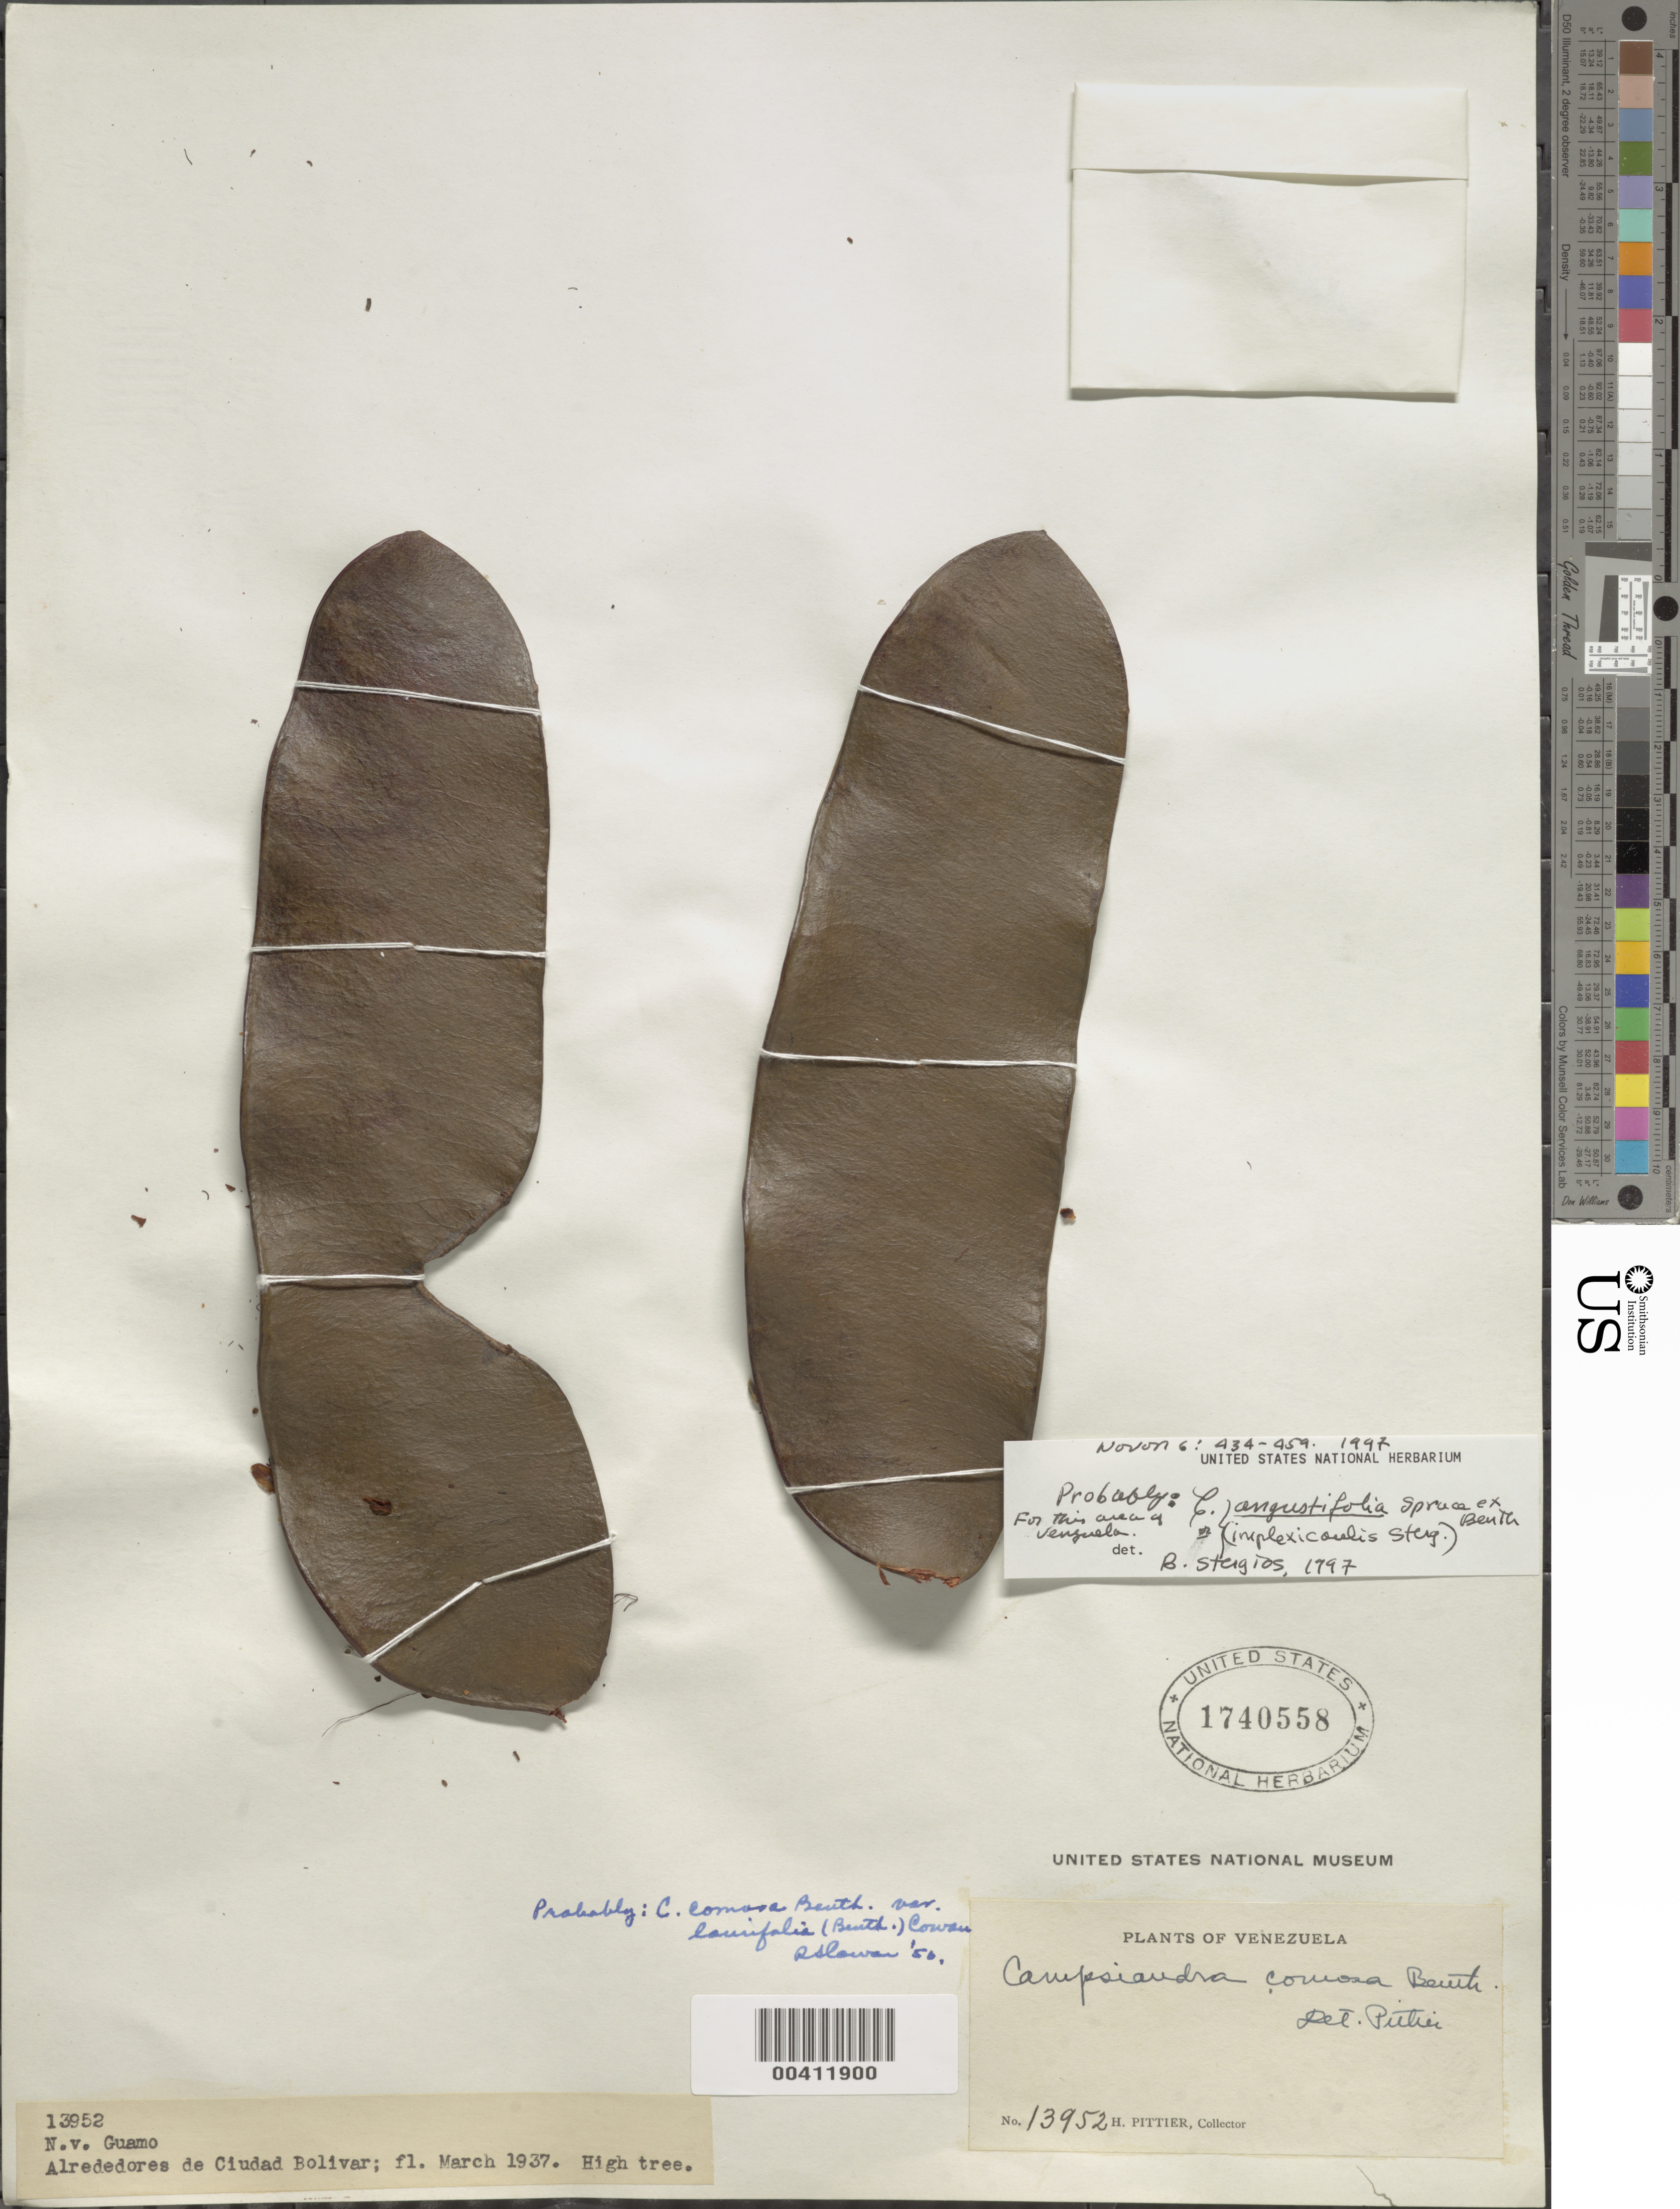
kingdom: Plantae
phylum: Tracheophyta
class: Magnoliopsida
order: Fabales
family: Fabaceae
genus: Campsiandra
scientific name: Campsiandra angustifolia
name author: Spruce ex Benth.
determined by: Cowan, R. S.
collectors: H. F. Pittier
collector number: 13952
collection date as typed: Mar 1937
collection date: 1937-03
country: Venezuela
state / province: Bolivar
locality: Cuidad bolivar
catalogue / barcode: US 1740558